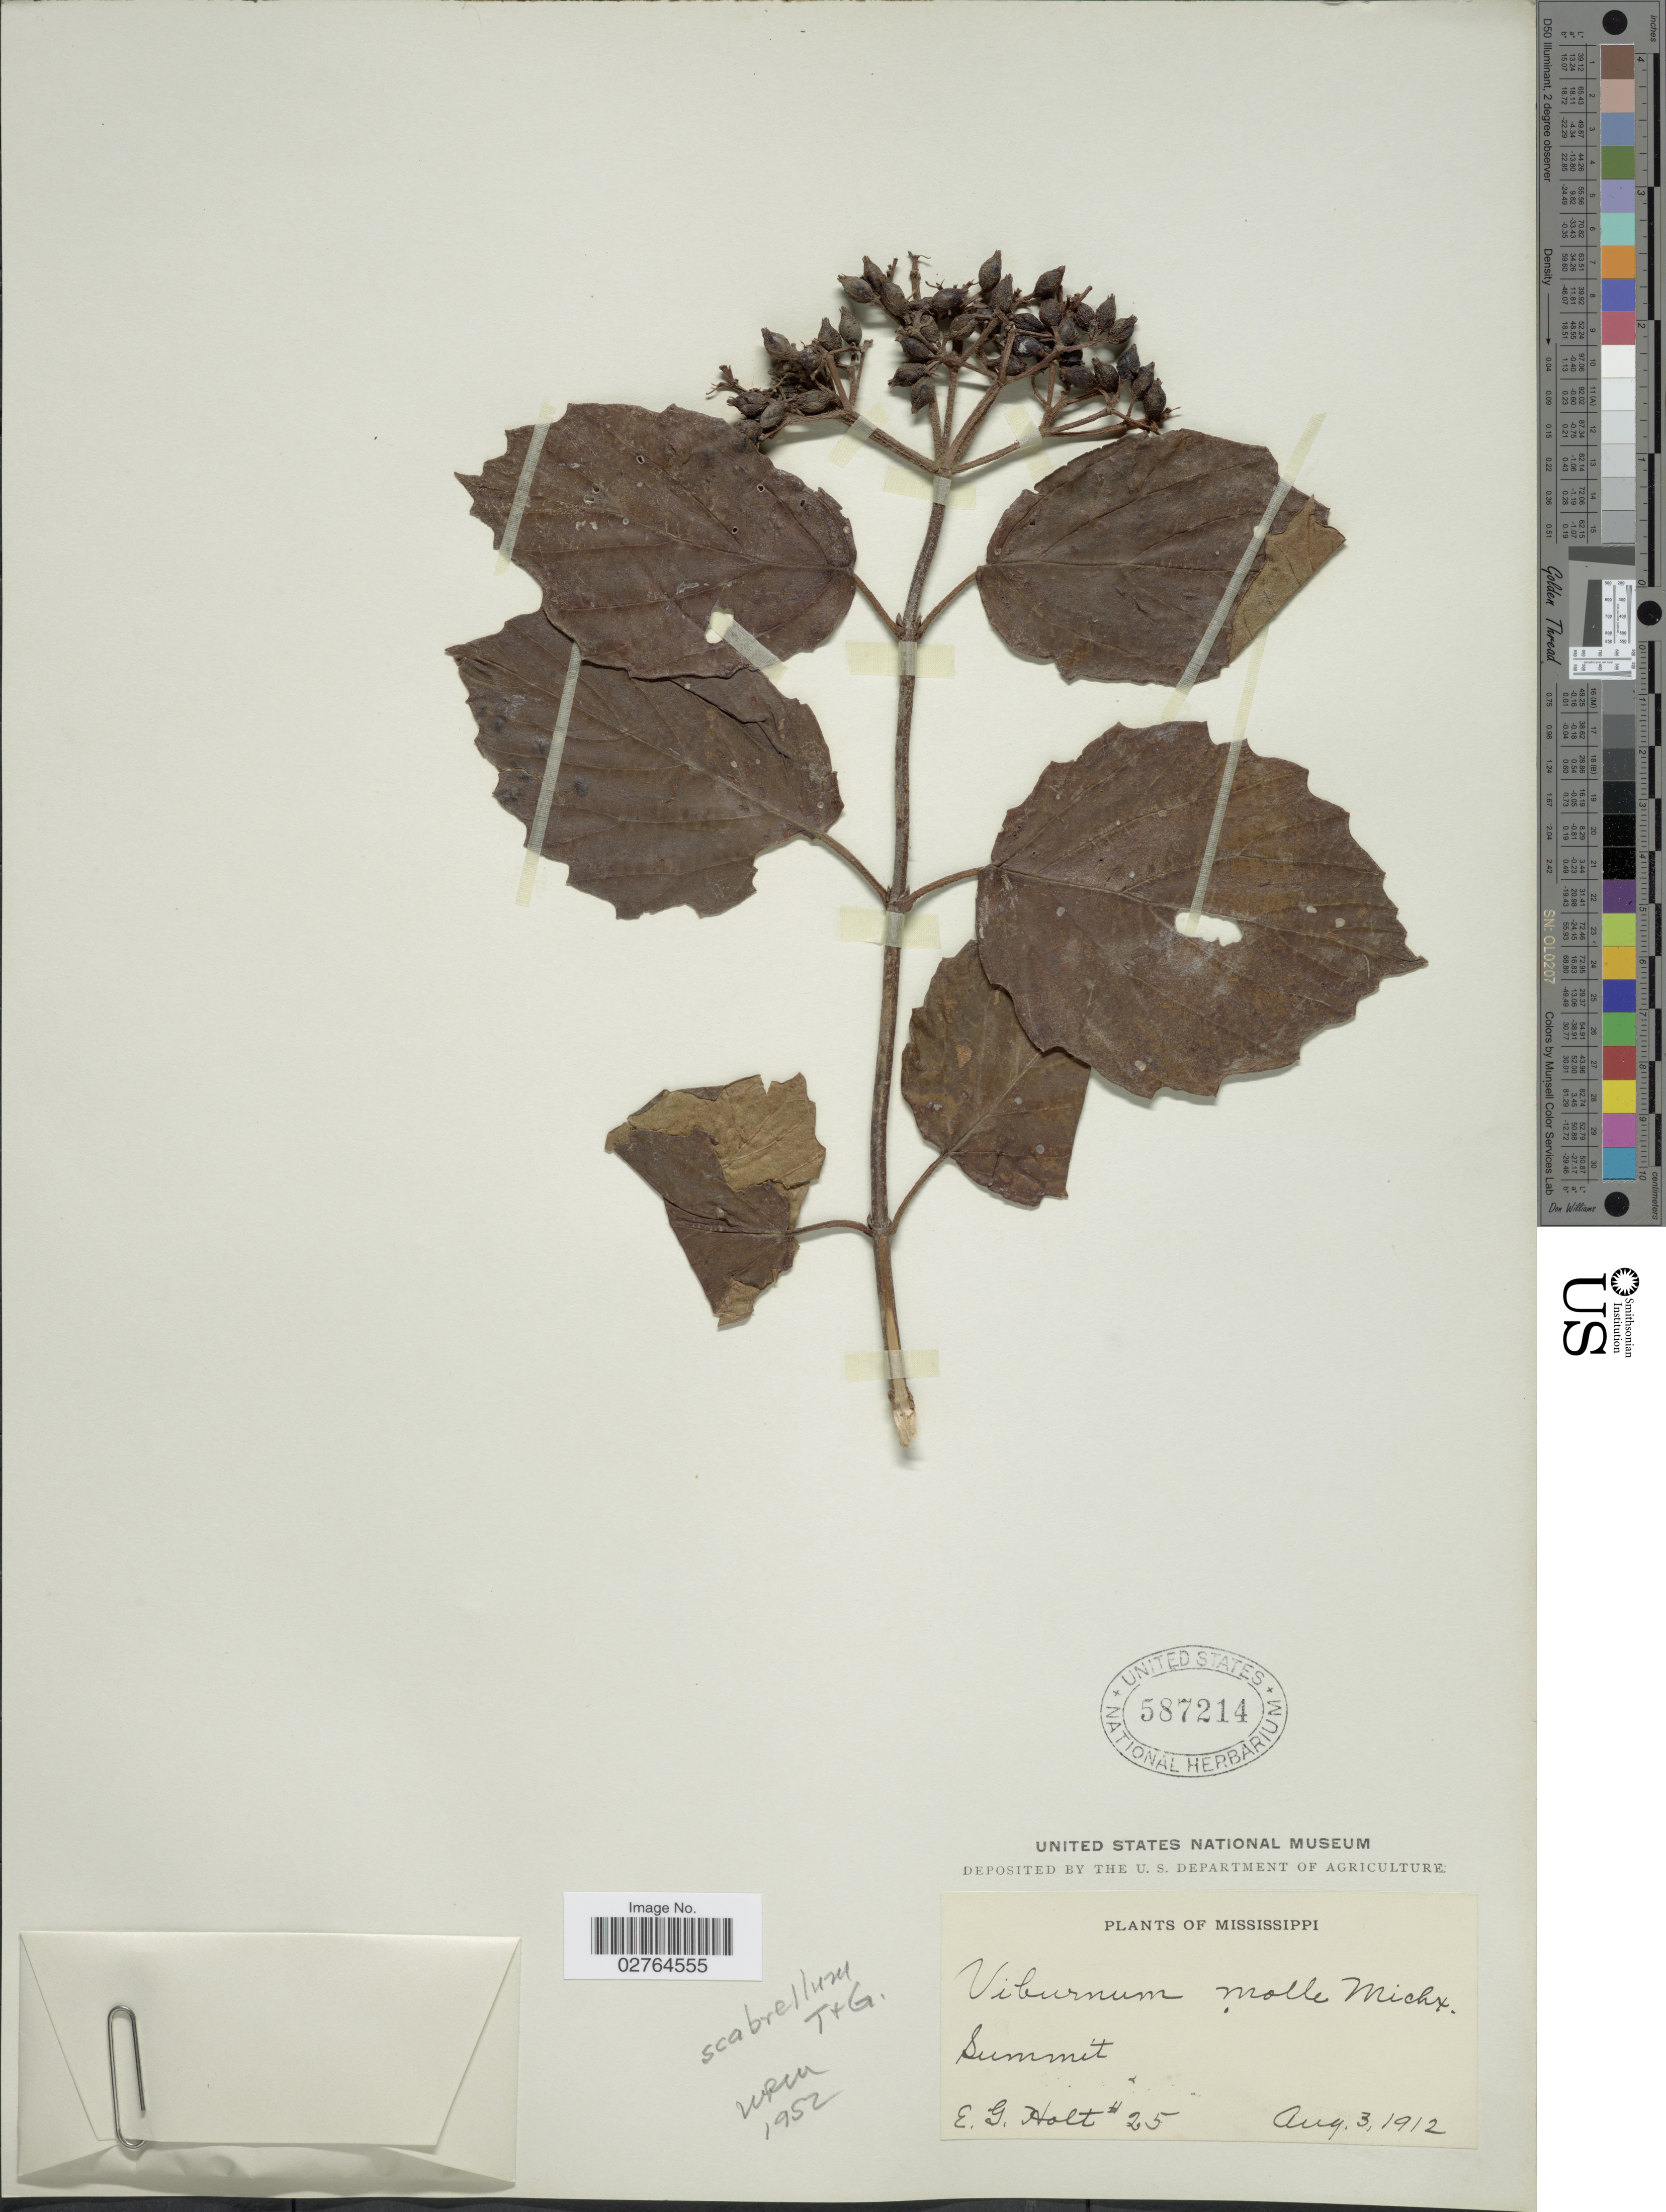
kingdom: Plantae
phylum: Tracheophyta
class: Magnoliopsida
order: Dipsacales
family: Viburnaceae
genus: Viburnum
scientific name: Viburnum scabrellum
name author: (Torr. & A. Gray) Chapm.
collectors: E. G. Holt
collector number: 25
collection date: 1912-08-03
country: United States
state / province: Mississippi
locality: Summit.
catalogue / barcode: US 587214